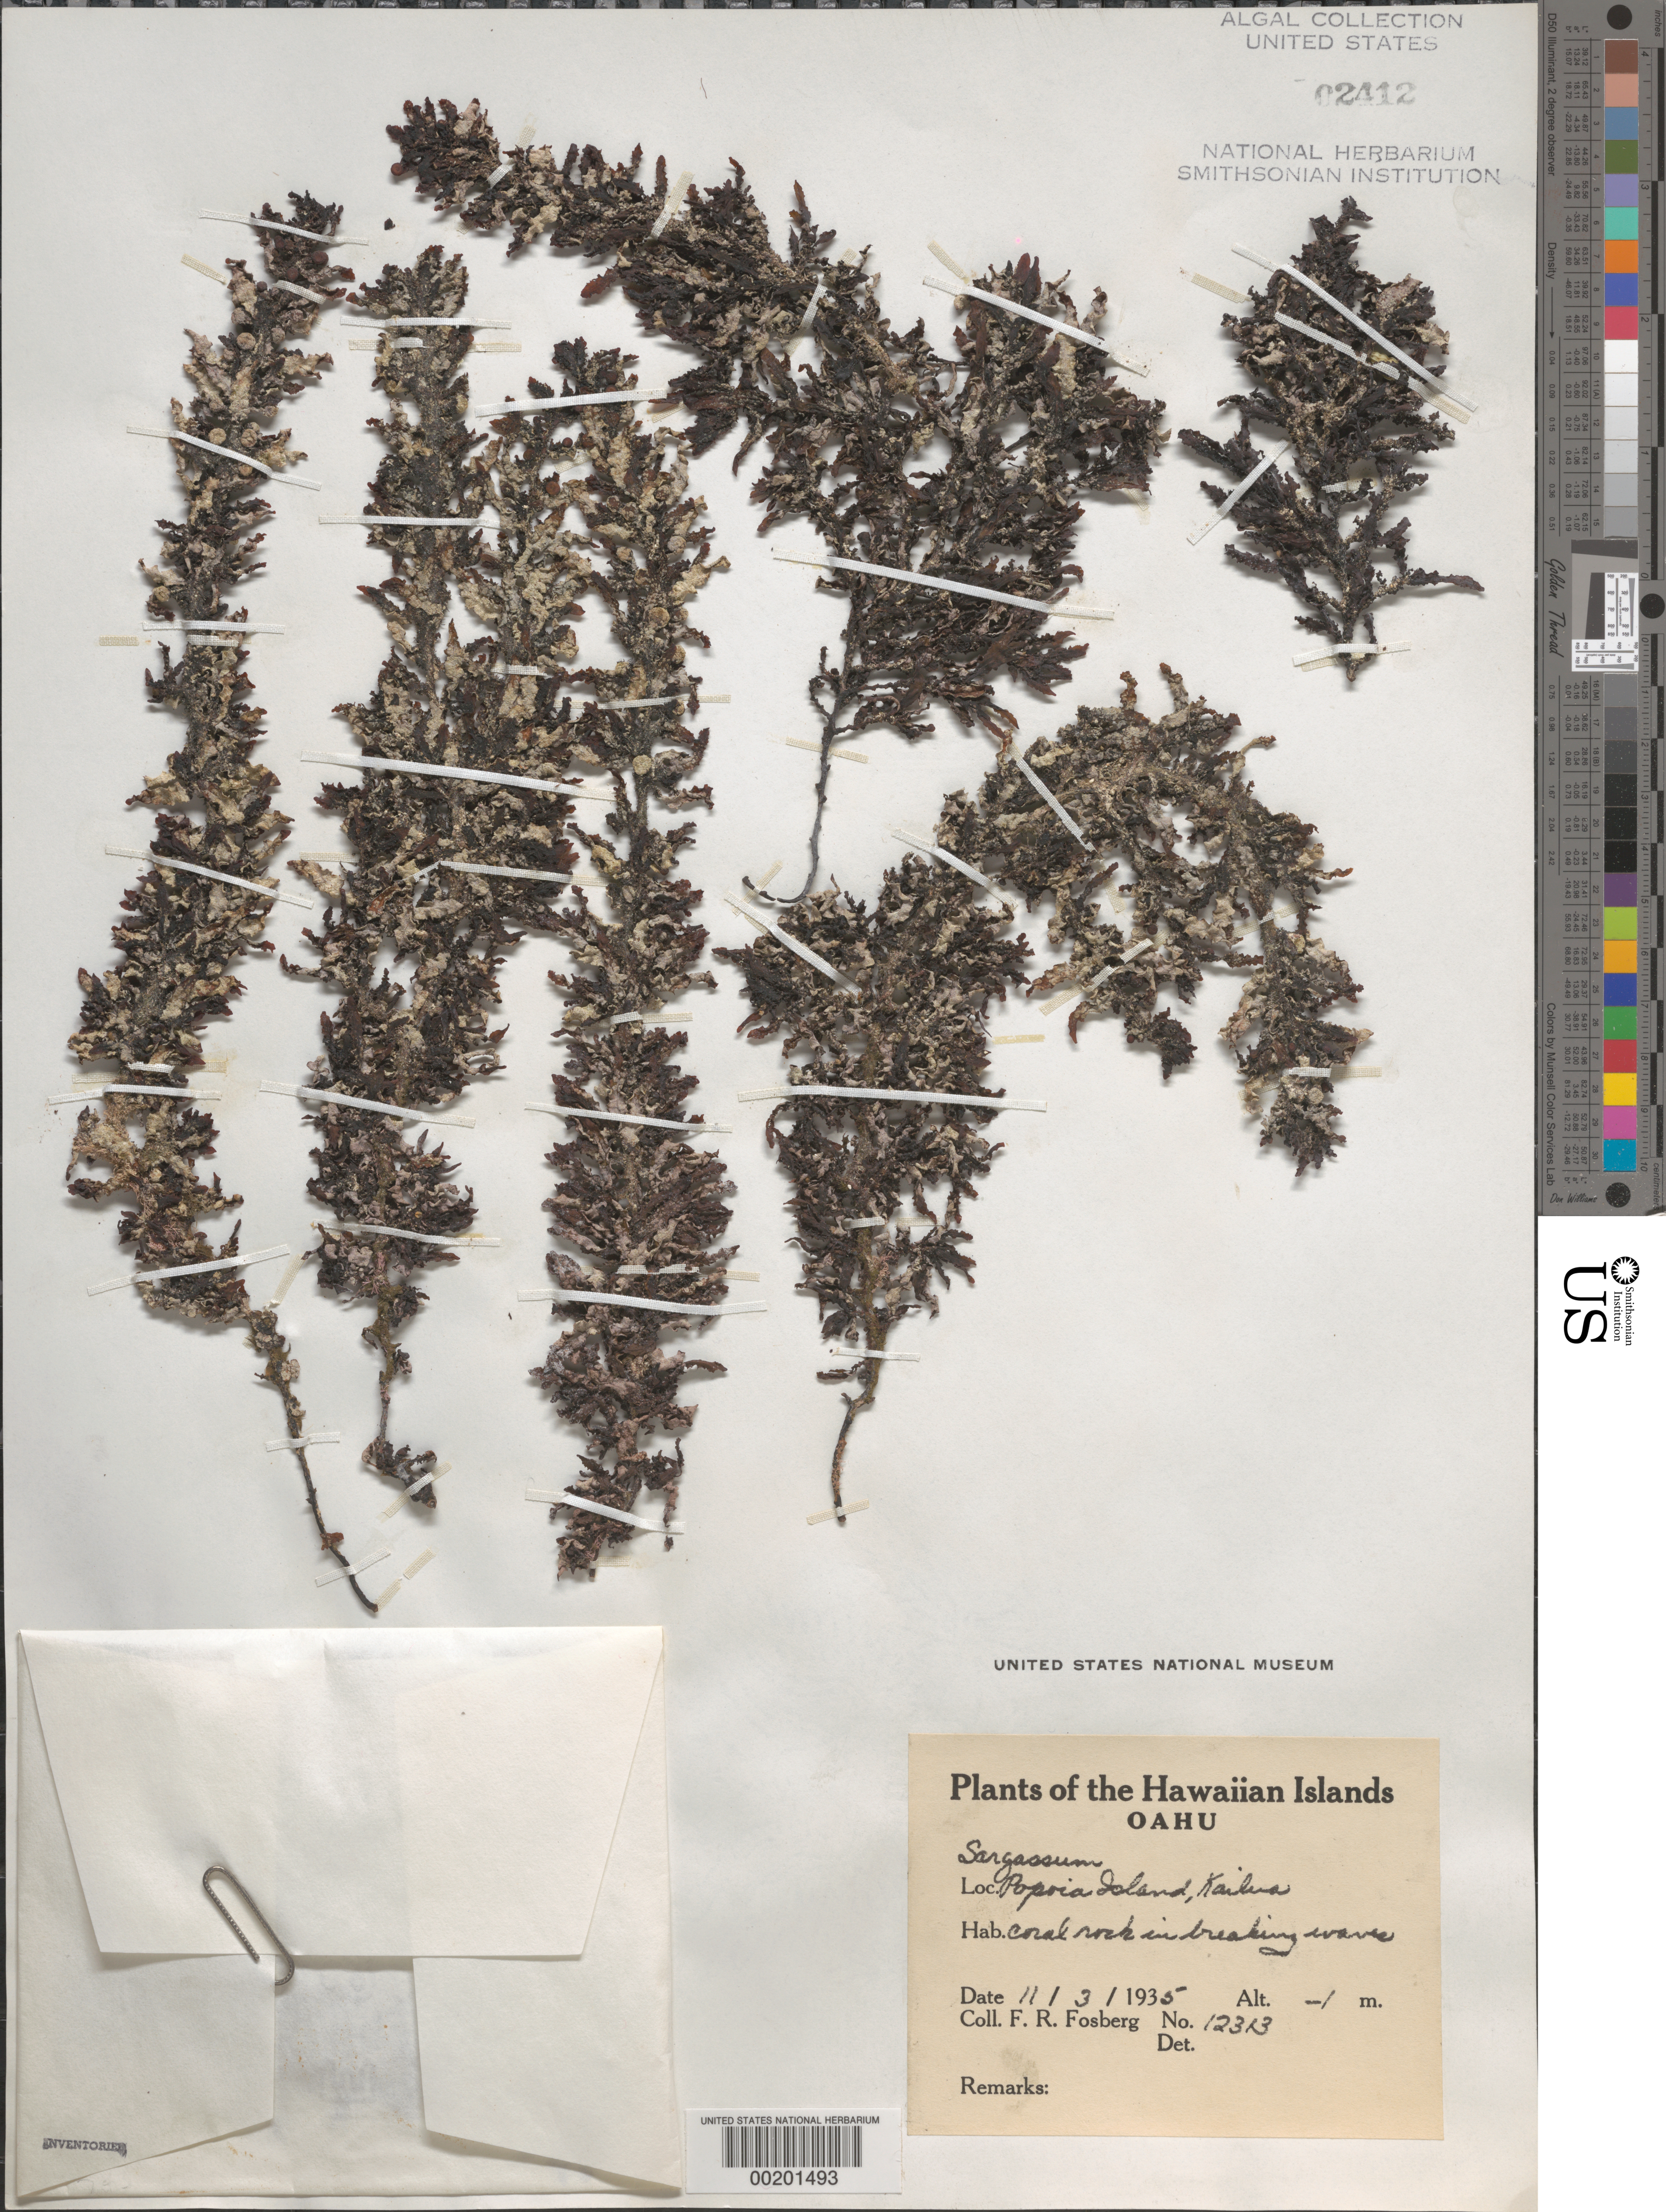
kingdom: Chromista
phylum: Ochrophyta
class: Phaeophyceae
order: Fucales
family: Sargassaceae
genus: Sargassum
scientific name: Sargassum sp.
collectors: F. R. Fosberg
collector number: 12313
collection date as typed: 03 Nov 1935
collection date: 1935-11-03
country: United States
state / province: Hawaii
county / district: Honolulu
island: Oahu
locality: Kailua, Popoia Island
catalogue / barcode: US 2412